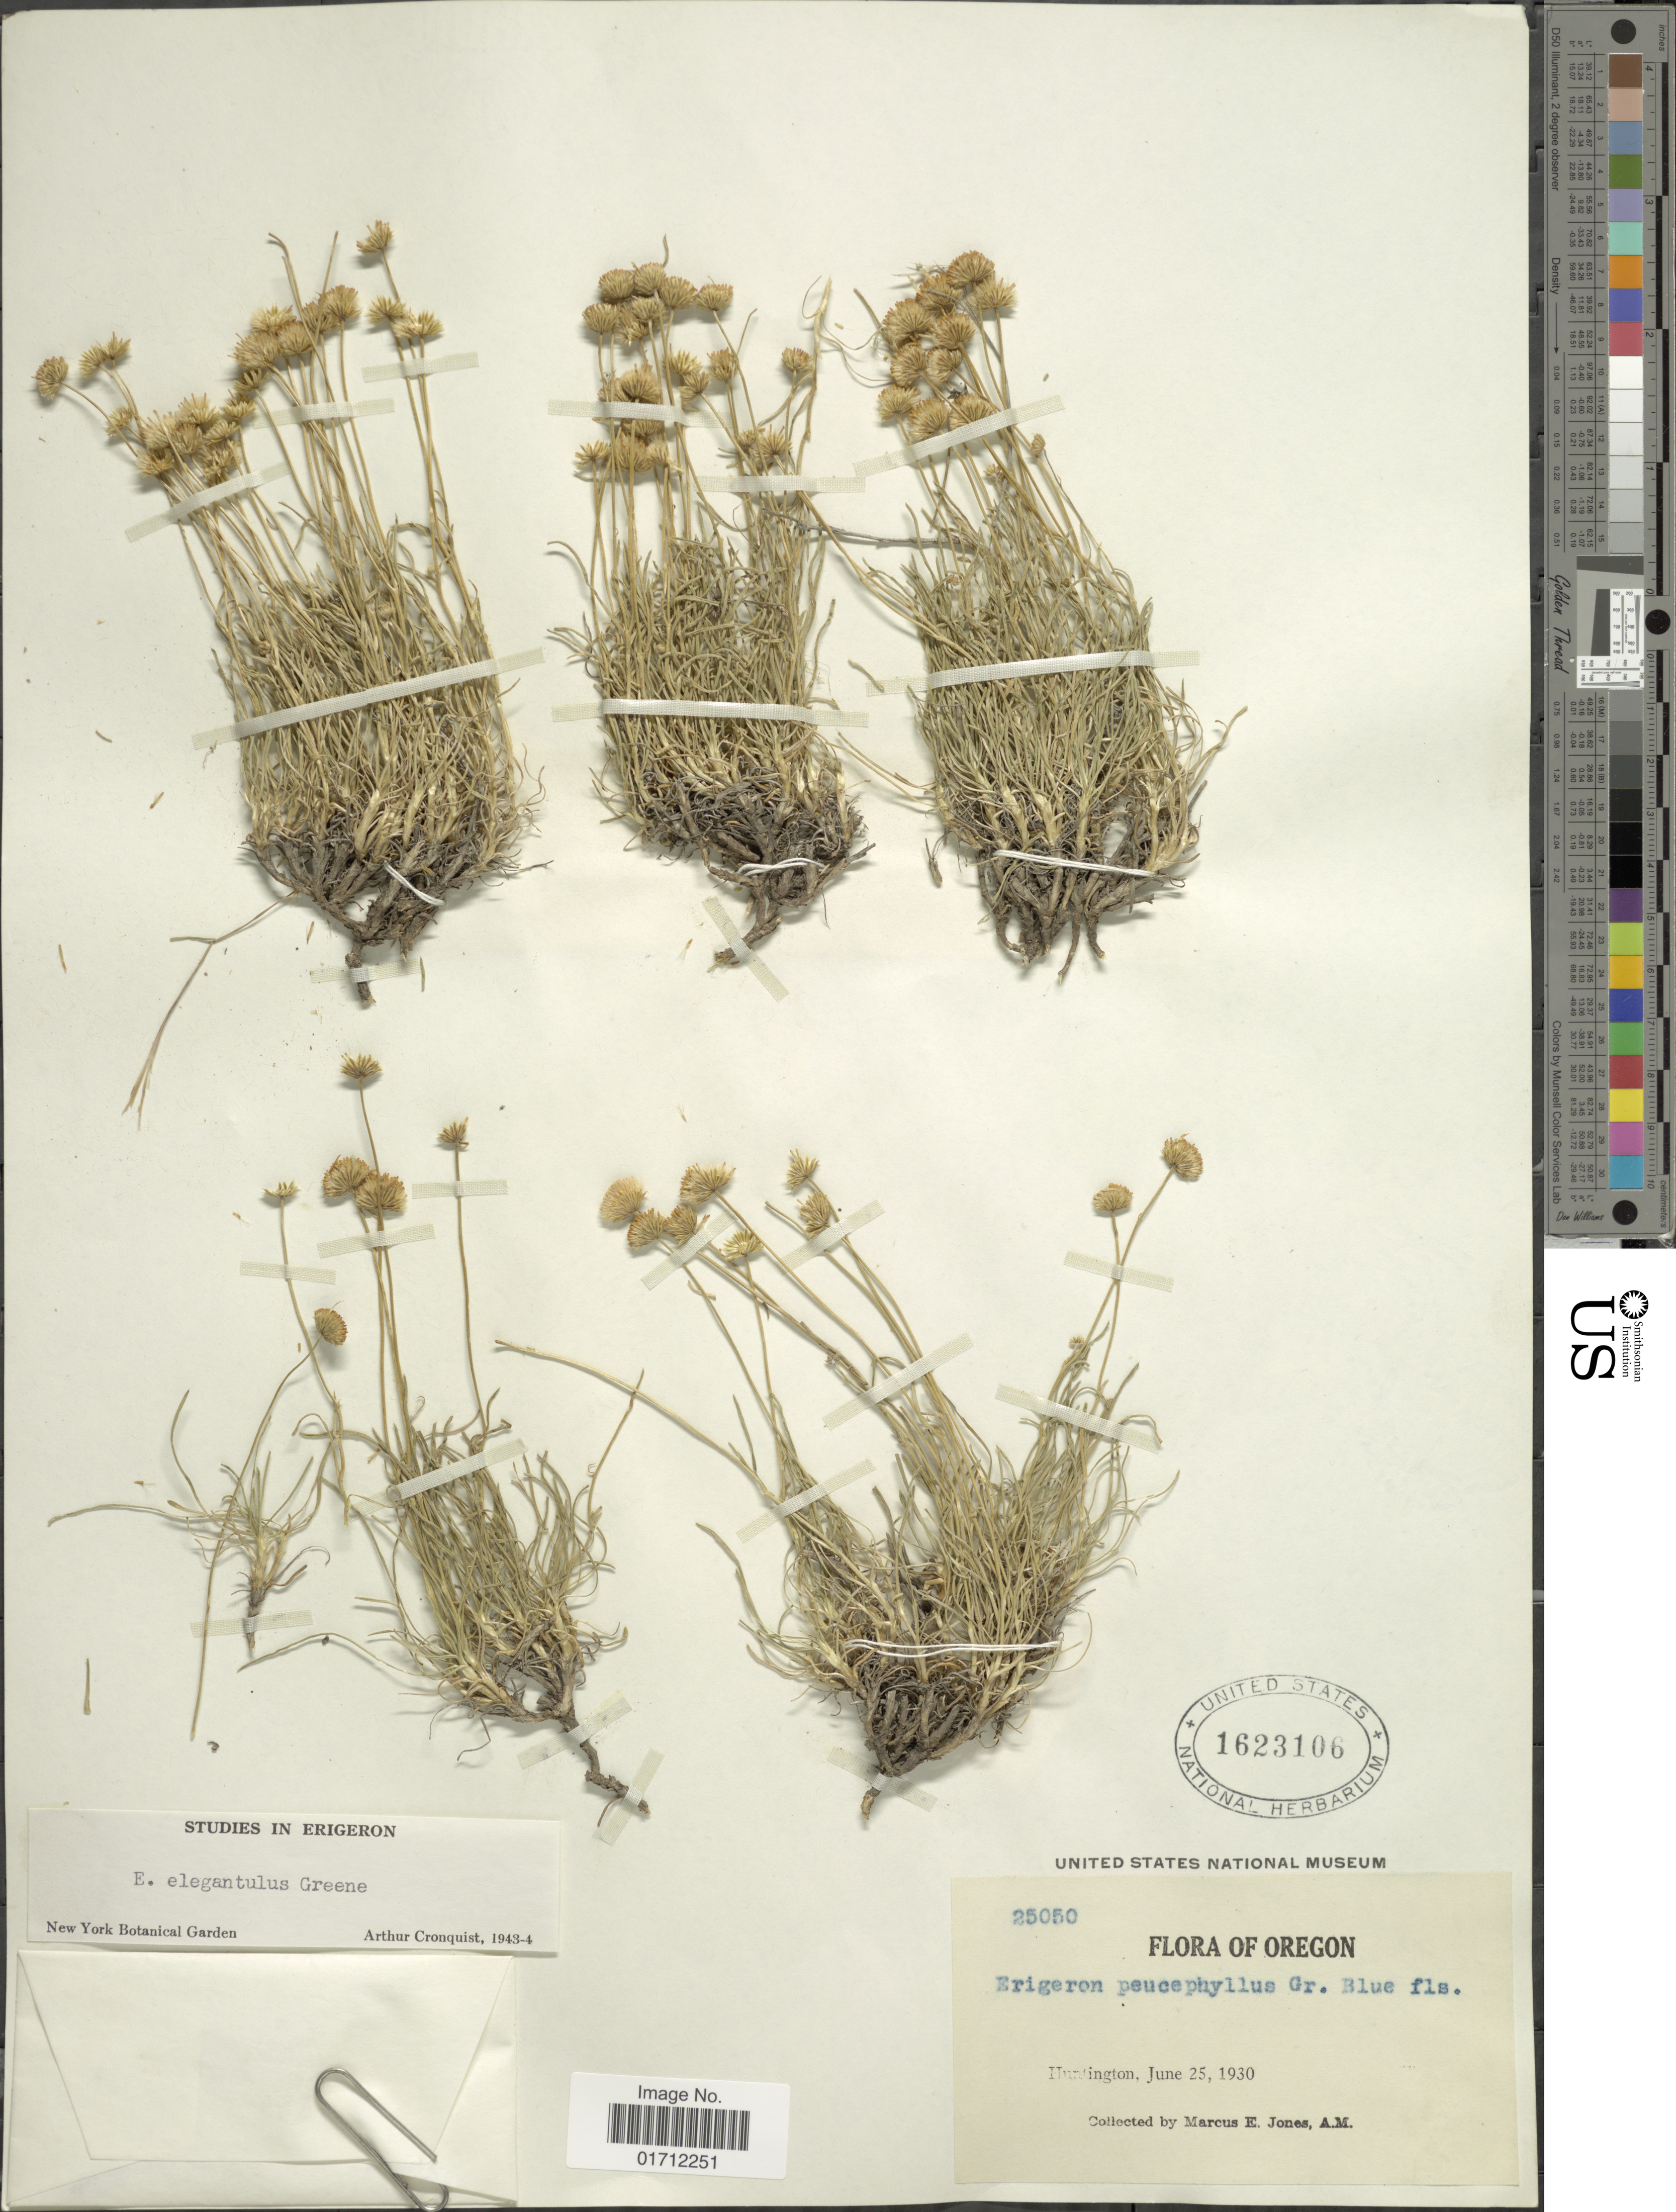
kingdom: Plantae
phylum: Tracheophyta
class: Magnoliopsida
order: Asterales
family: Asteraceae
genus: Erigeron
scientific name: Erigeron elegantulus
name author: Greene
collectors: M. E. Jones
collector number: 25050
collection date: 1930-06-25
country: United States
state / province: Oregon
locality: Huntington.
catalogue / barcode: US 1623106